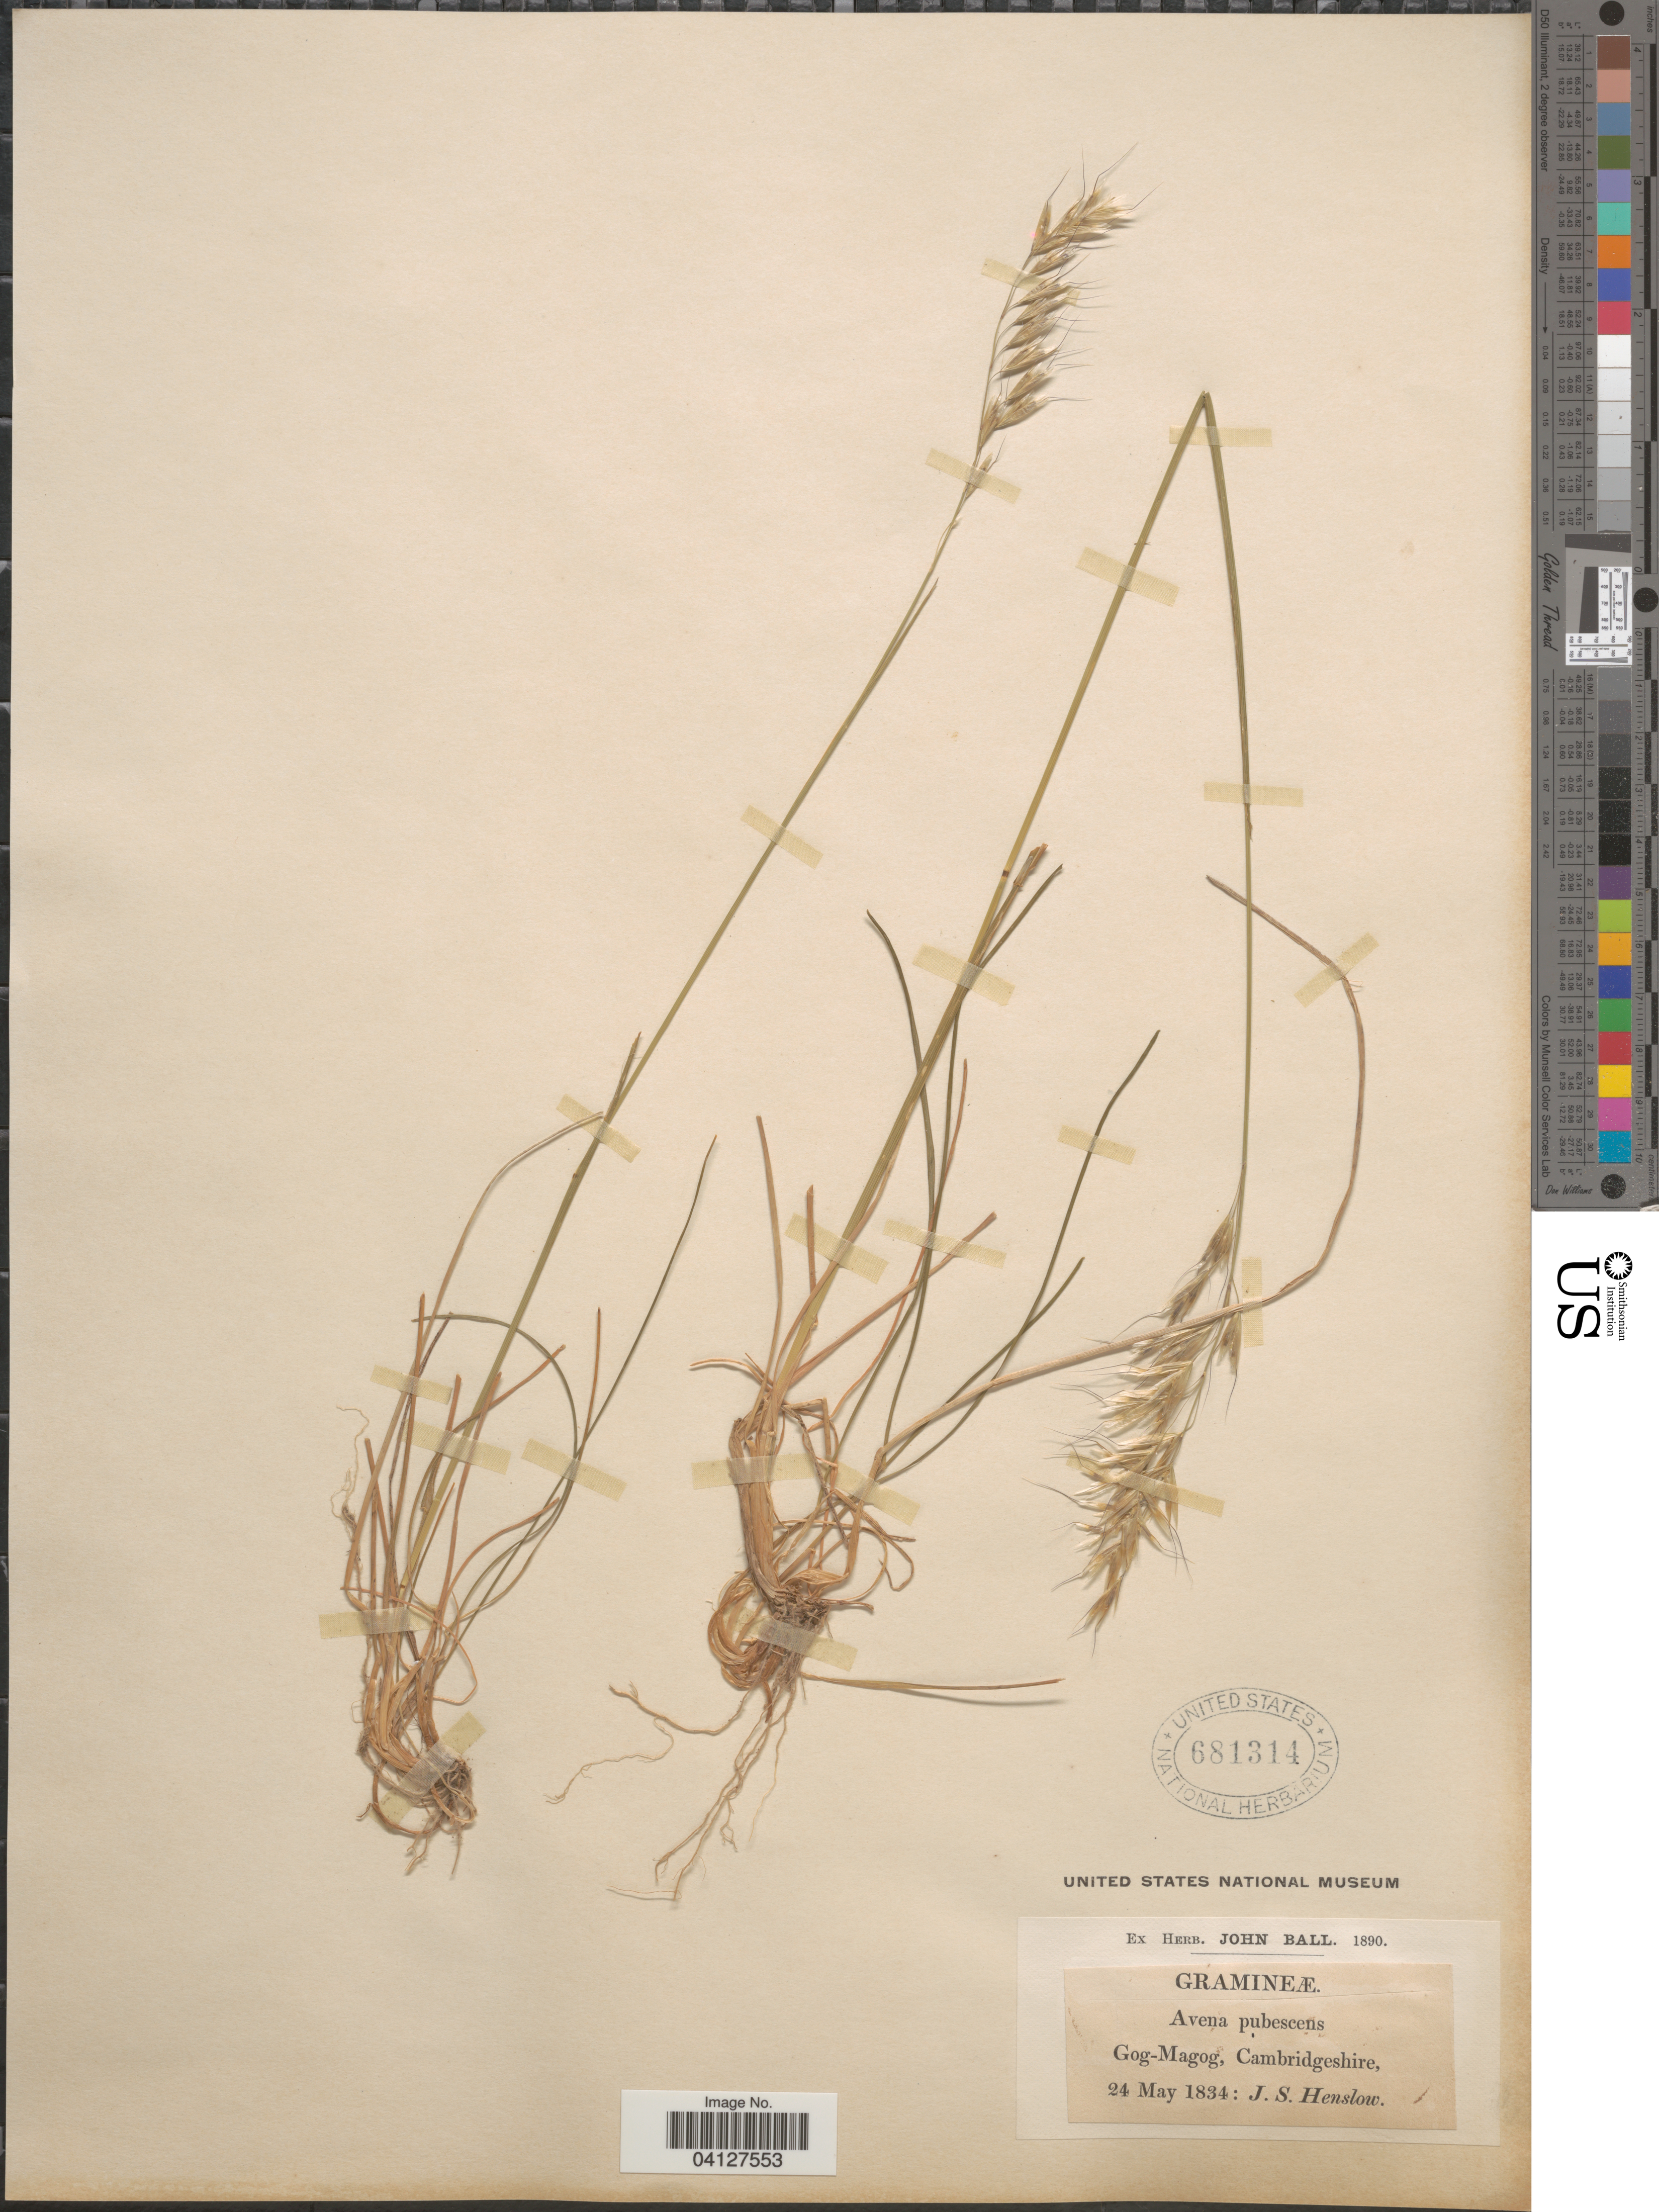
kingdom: Plantae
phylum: Tracheophyta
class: Liliopsida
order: Poales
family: Poaceae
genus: Avena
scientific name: Avena pubescens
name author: Huds.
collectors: J.S. Henslow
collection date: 1834-05-24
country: United Kingdom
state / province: England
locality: Gog-Magog, Cambridgeshire.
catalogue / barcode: US 681314